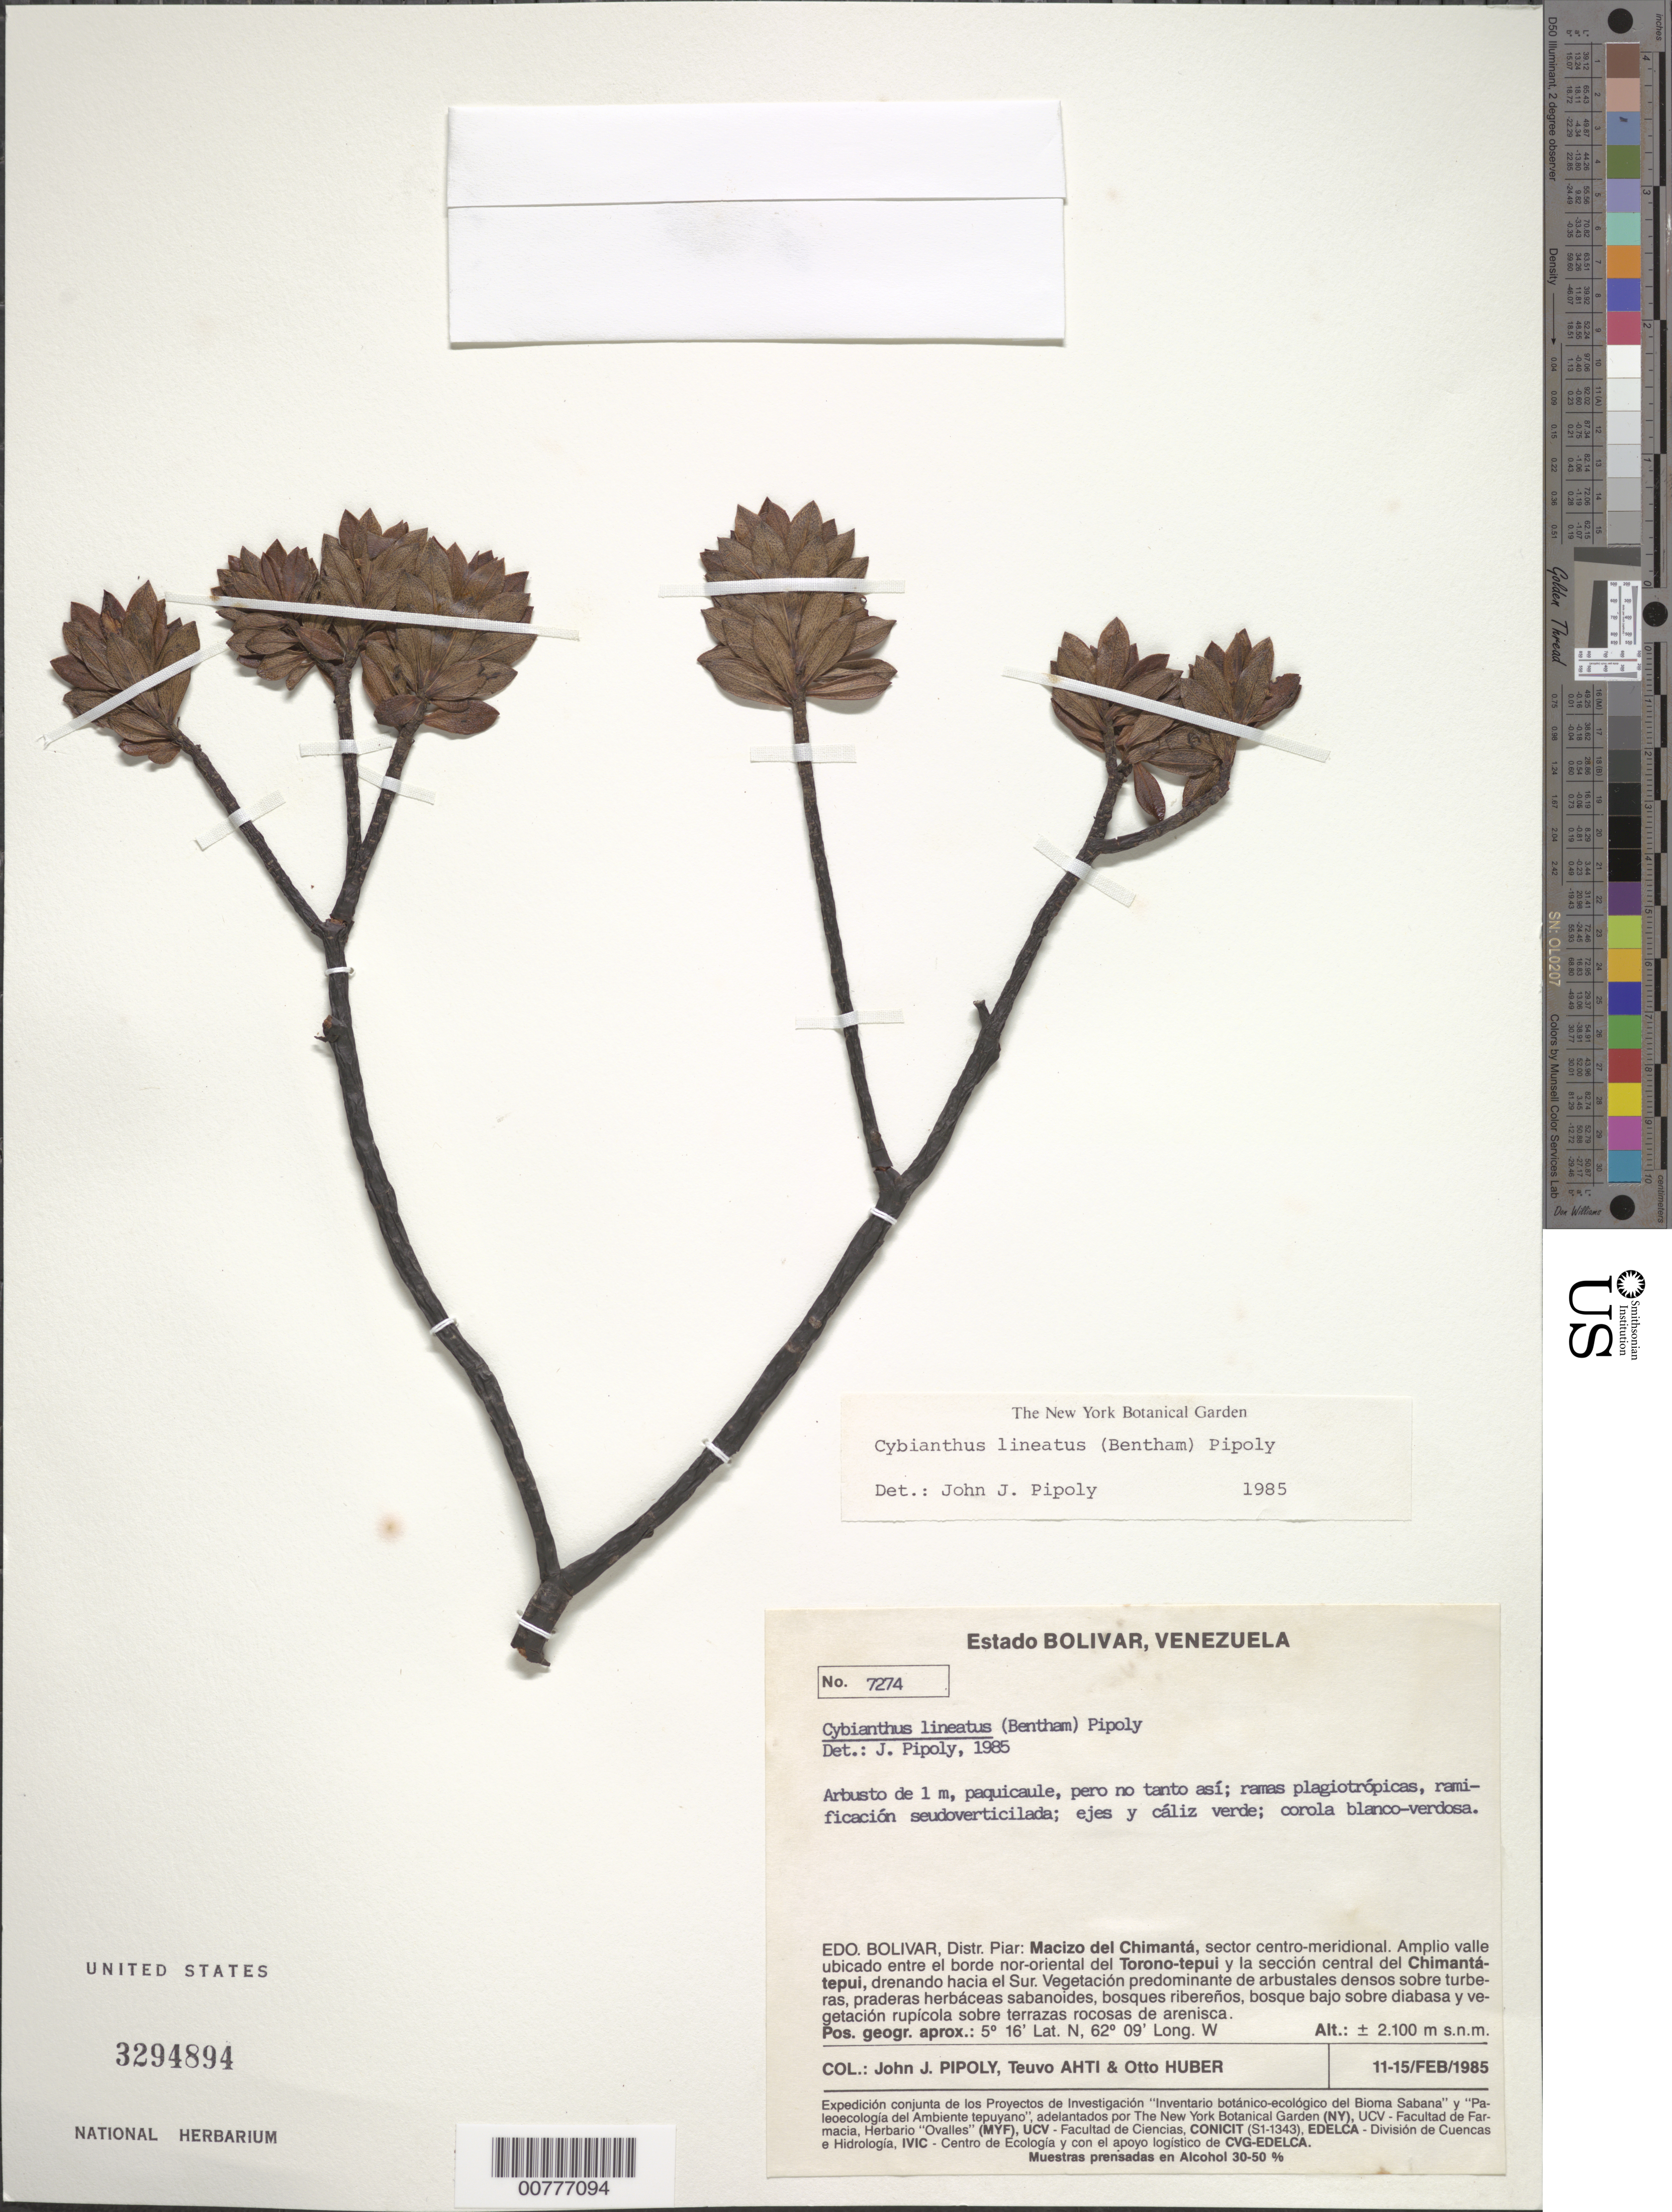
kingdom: Plantae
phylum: Tracheophyta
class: Magnoliopsida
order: Ericales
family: Primulaceae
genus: Cybianthus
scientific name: Cybianthus lineatus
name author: (Benth.) Pipoly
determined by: Pipoly, J. J., III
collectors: J. J. Pipoly, T. T. Ahti & O. Huber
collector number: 7274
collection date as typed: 11-Feb-85 to 15-Feb-85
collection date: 1985-02-11/1985-02-15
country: Venezuela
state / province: Bolívar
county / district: Piar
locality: Macizo del Chimantá, sector centro-meridional; wide valley between the northwest side of the Torono-tepuí and the middle section of the Chimantá-tepuí, draining from the south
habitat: Vegetación predominante de arbustales denso sobre turberas, praderas herbáceas sabanoides, bosques ribereños, bosque bajo sobre diabasa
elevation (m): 2100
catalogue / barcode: US 3294894